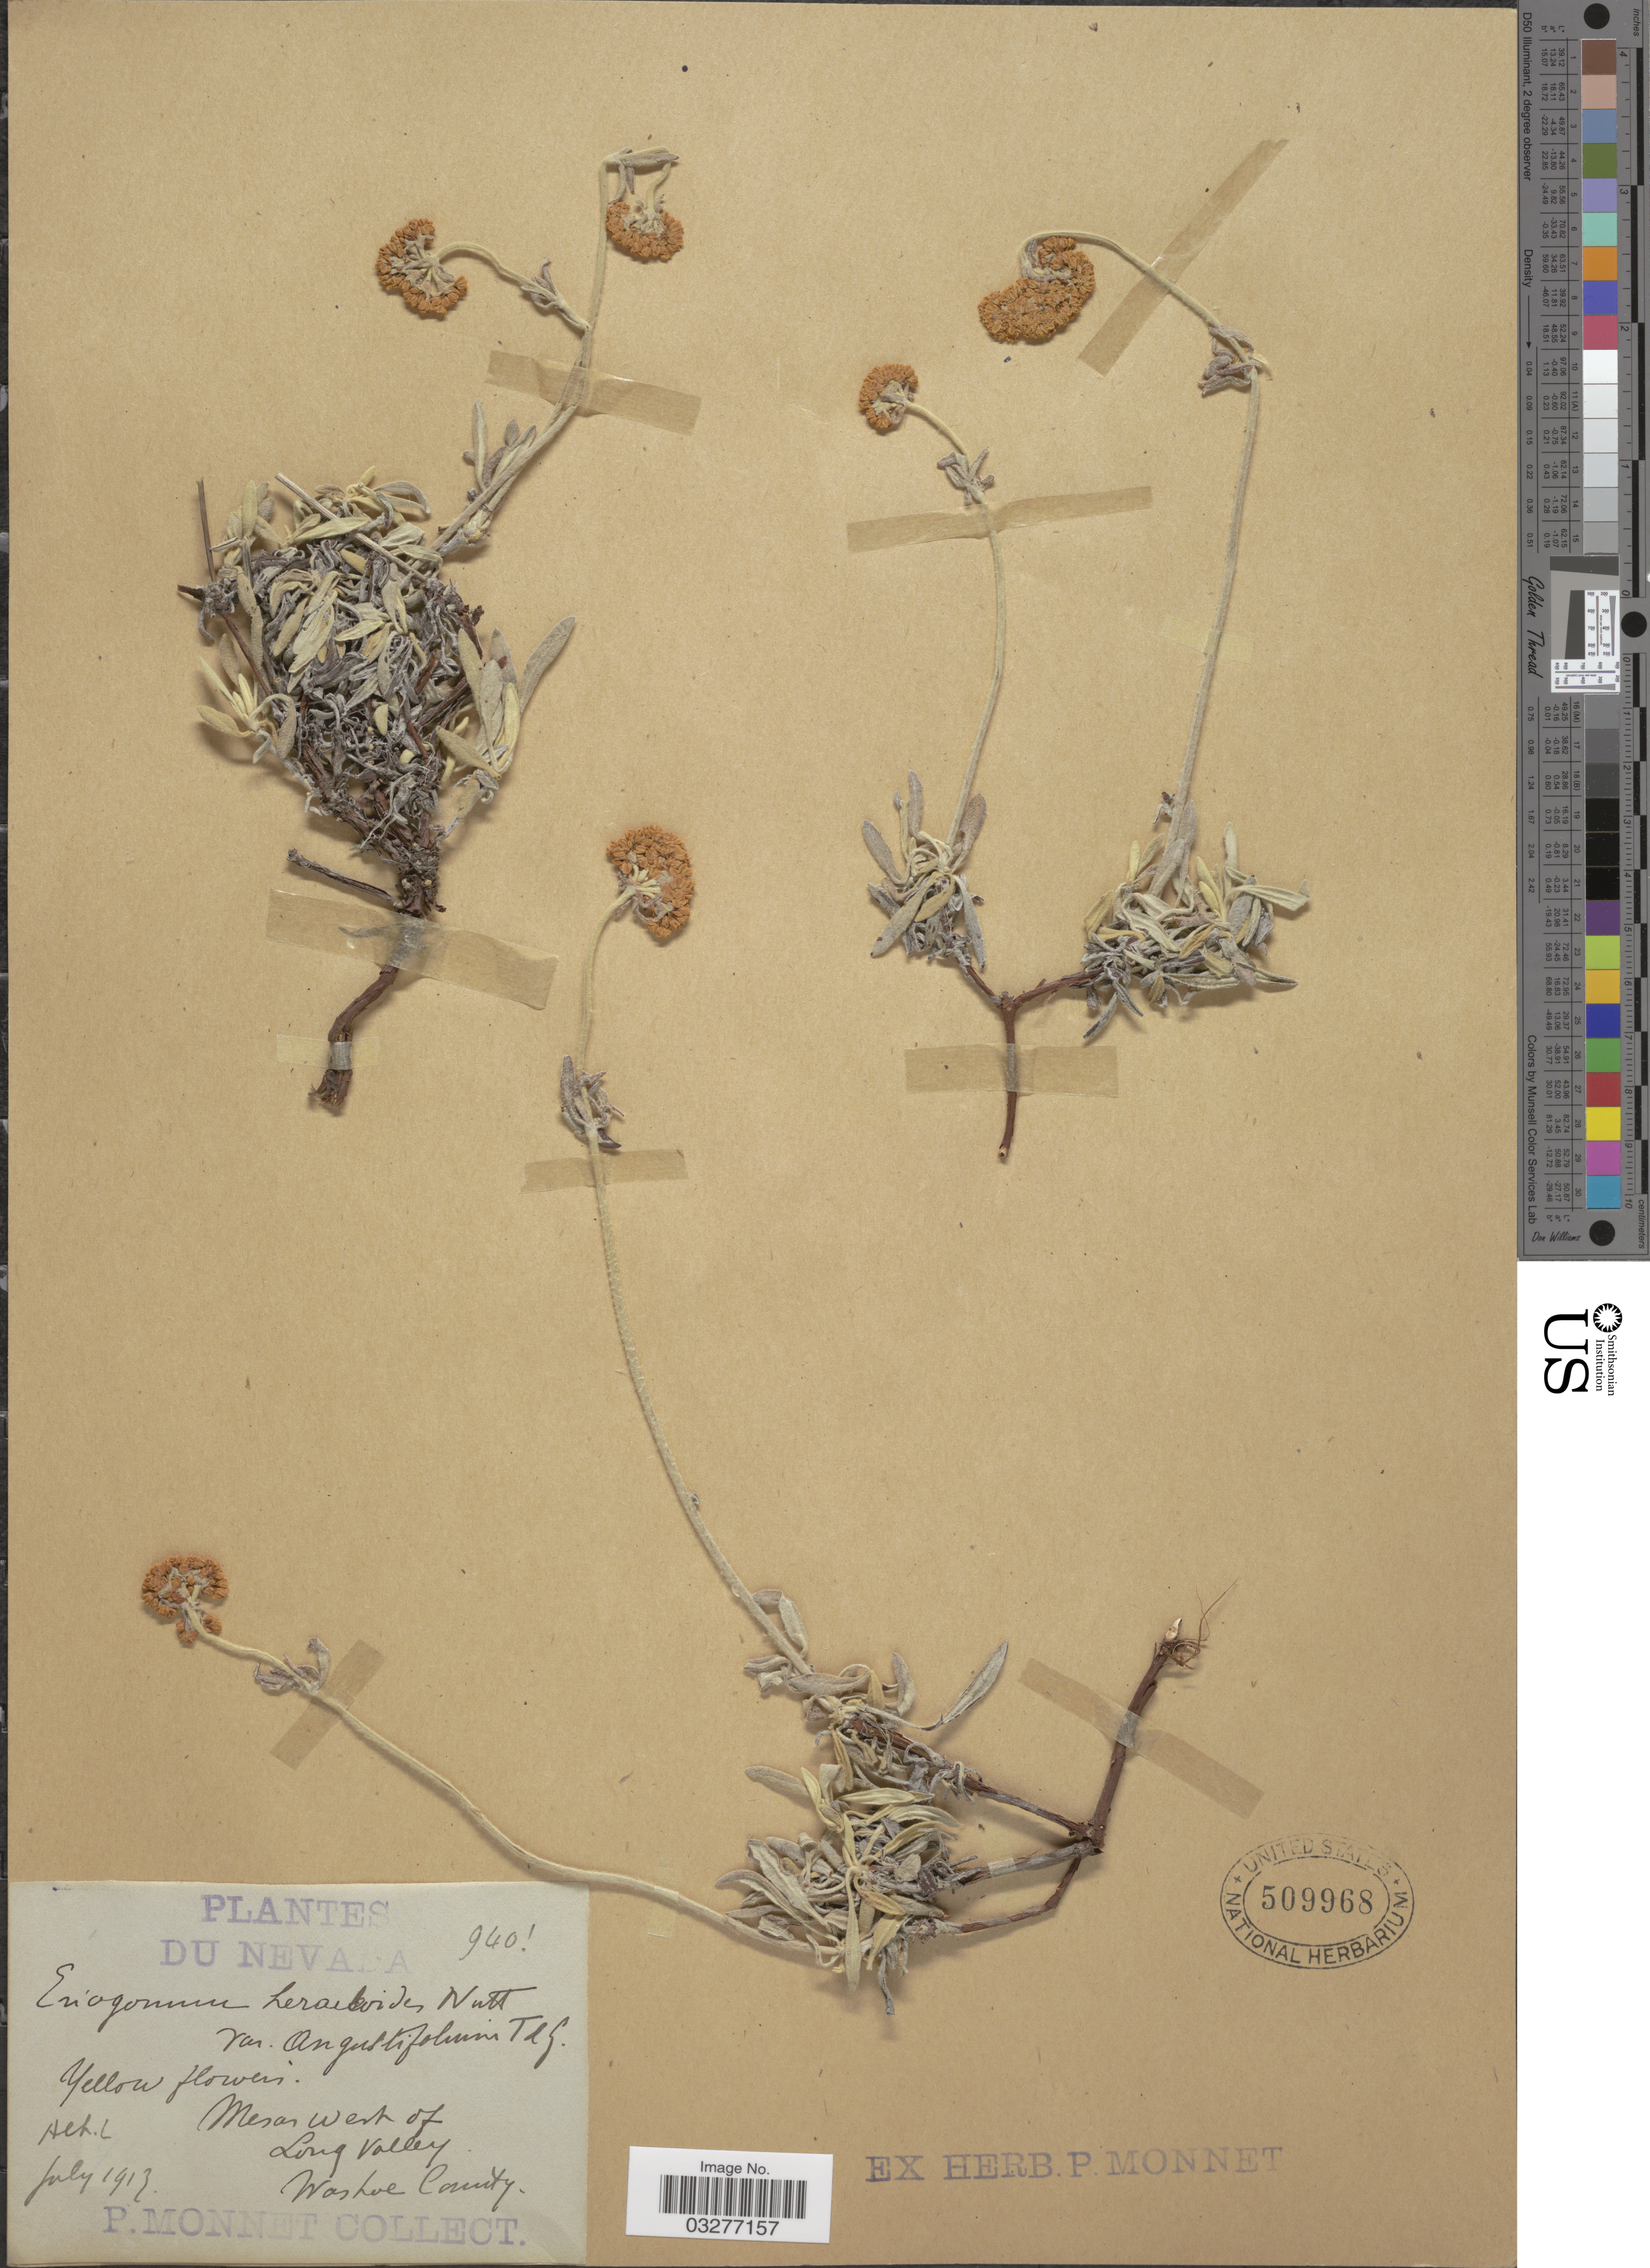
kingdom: Plantae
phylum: Tracheophyta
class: Magnoliopsida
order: Caryophyllales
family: Polygonaceae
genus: Eriogonum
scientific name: Eriogonum heracleoides var. heracleoides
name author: Nutt.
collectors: P. Monnet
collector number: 940?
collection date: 1913-07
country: United States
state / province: Nevada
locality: Mesas west of Long Valley, Washoe County.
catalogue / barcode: US 509968